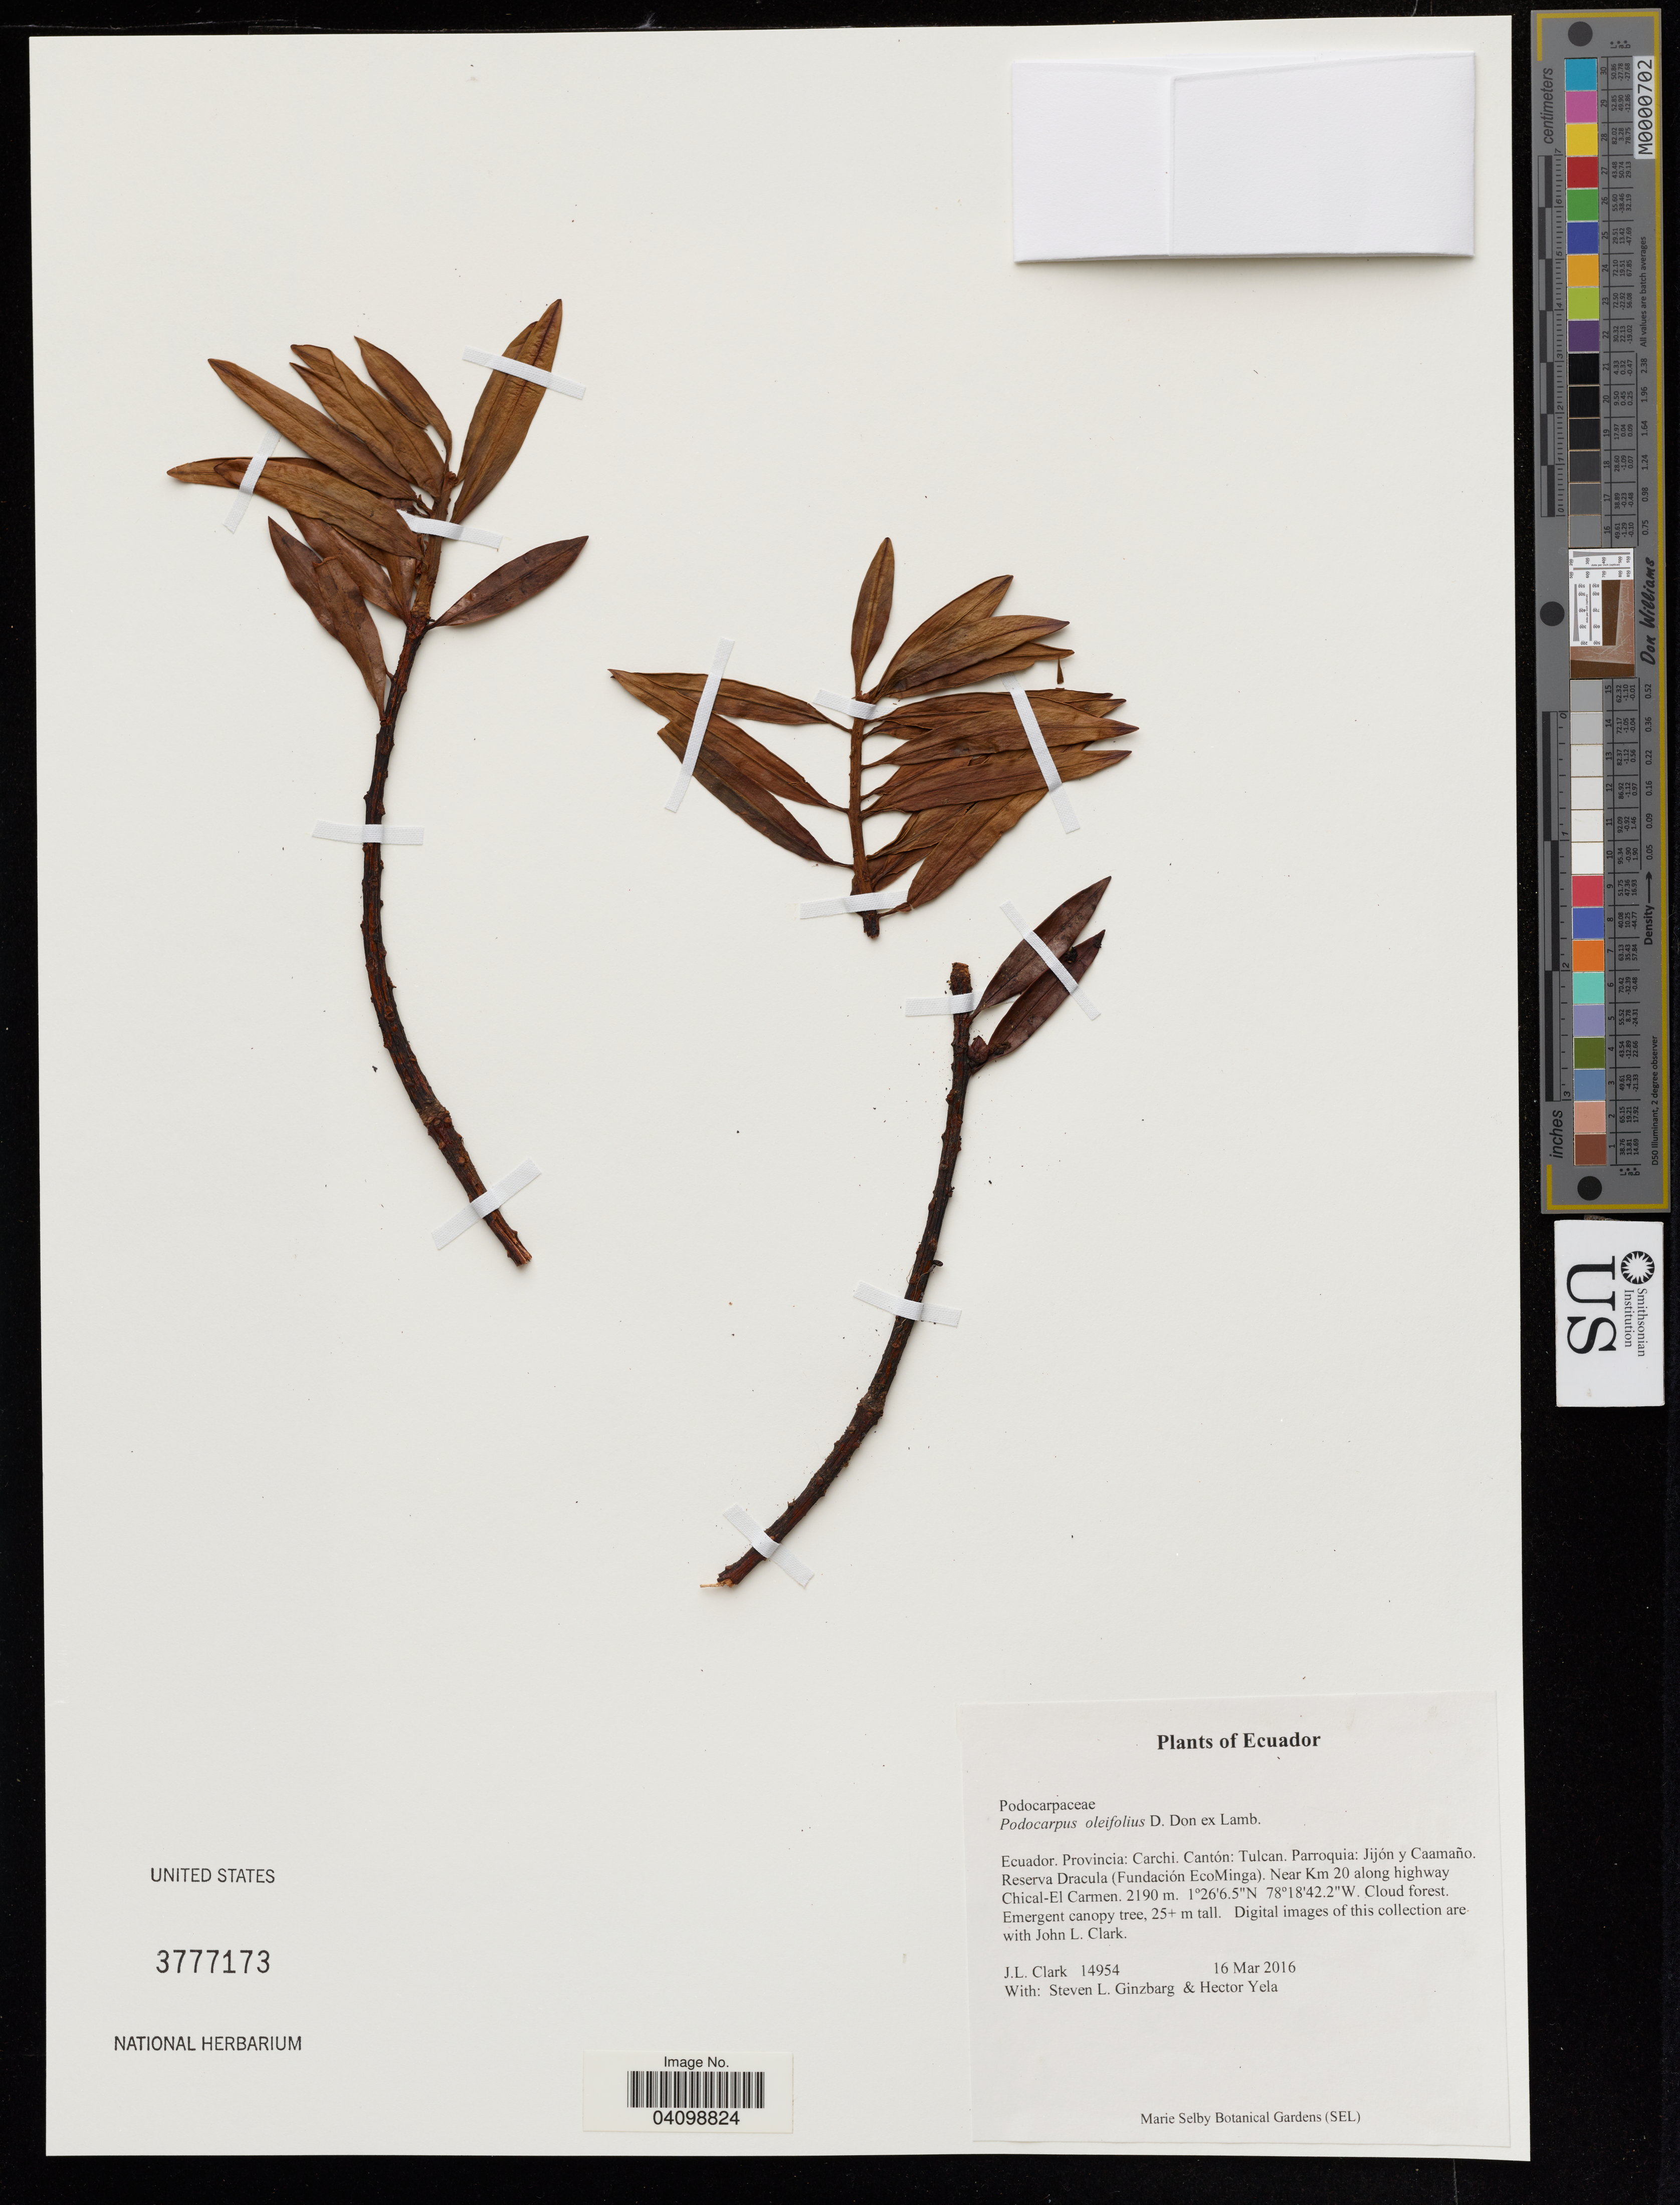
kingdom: Plantae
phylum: Tracheophyta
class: Pinopsida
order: Pinales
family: Podocarpaceae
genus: Podocarpus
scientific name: Podocarpus oleifolius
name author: D. Don ex Lamb.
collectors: J. Clark & S. Ginzbarg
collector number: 14954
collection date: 2016-03-16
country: Ecuador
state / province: Carchi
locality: Cantón: Tulcan, Parroquia: Jijón y Caamaño, Reserva Dracula (Fundación EcoMinga), Near Km 20 along highway Chical-El Carmen.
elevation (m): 2190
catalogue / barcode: US 3777173